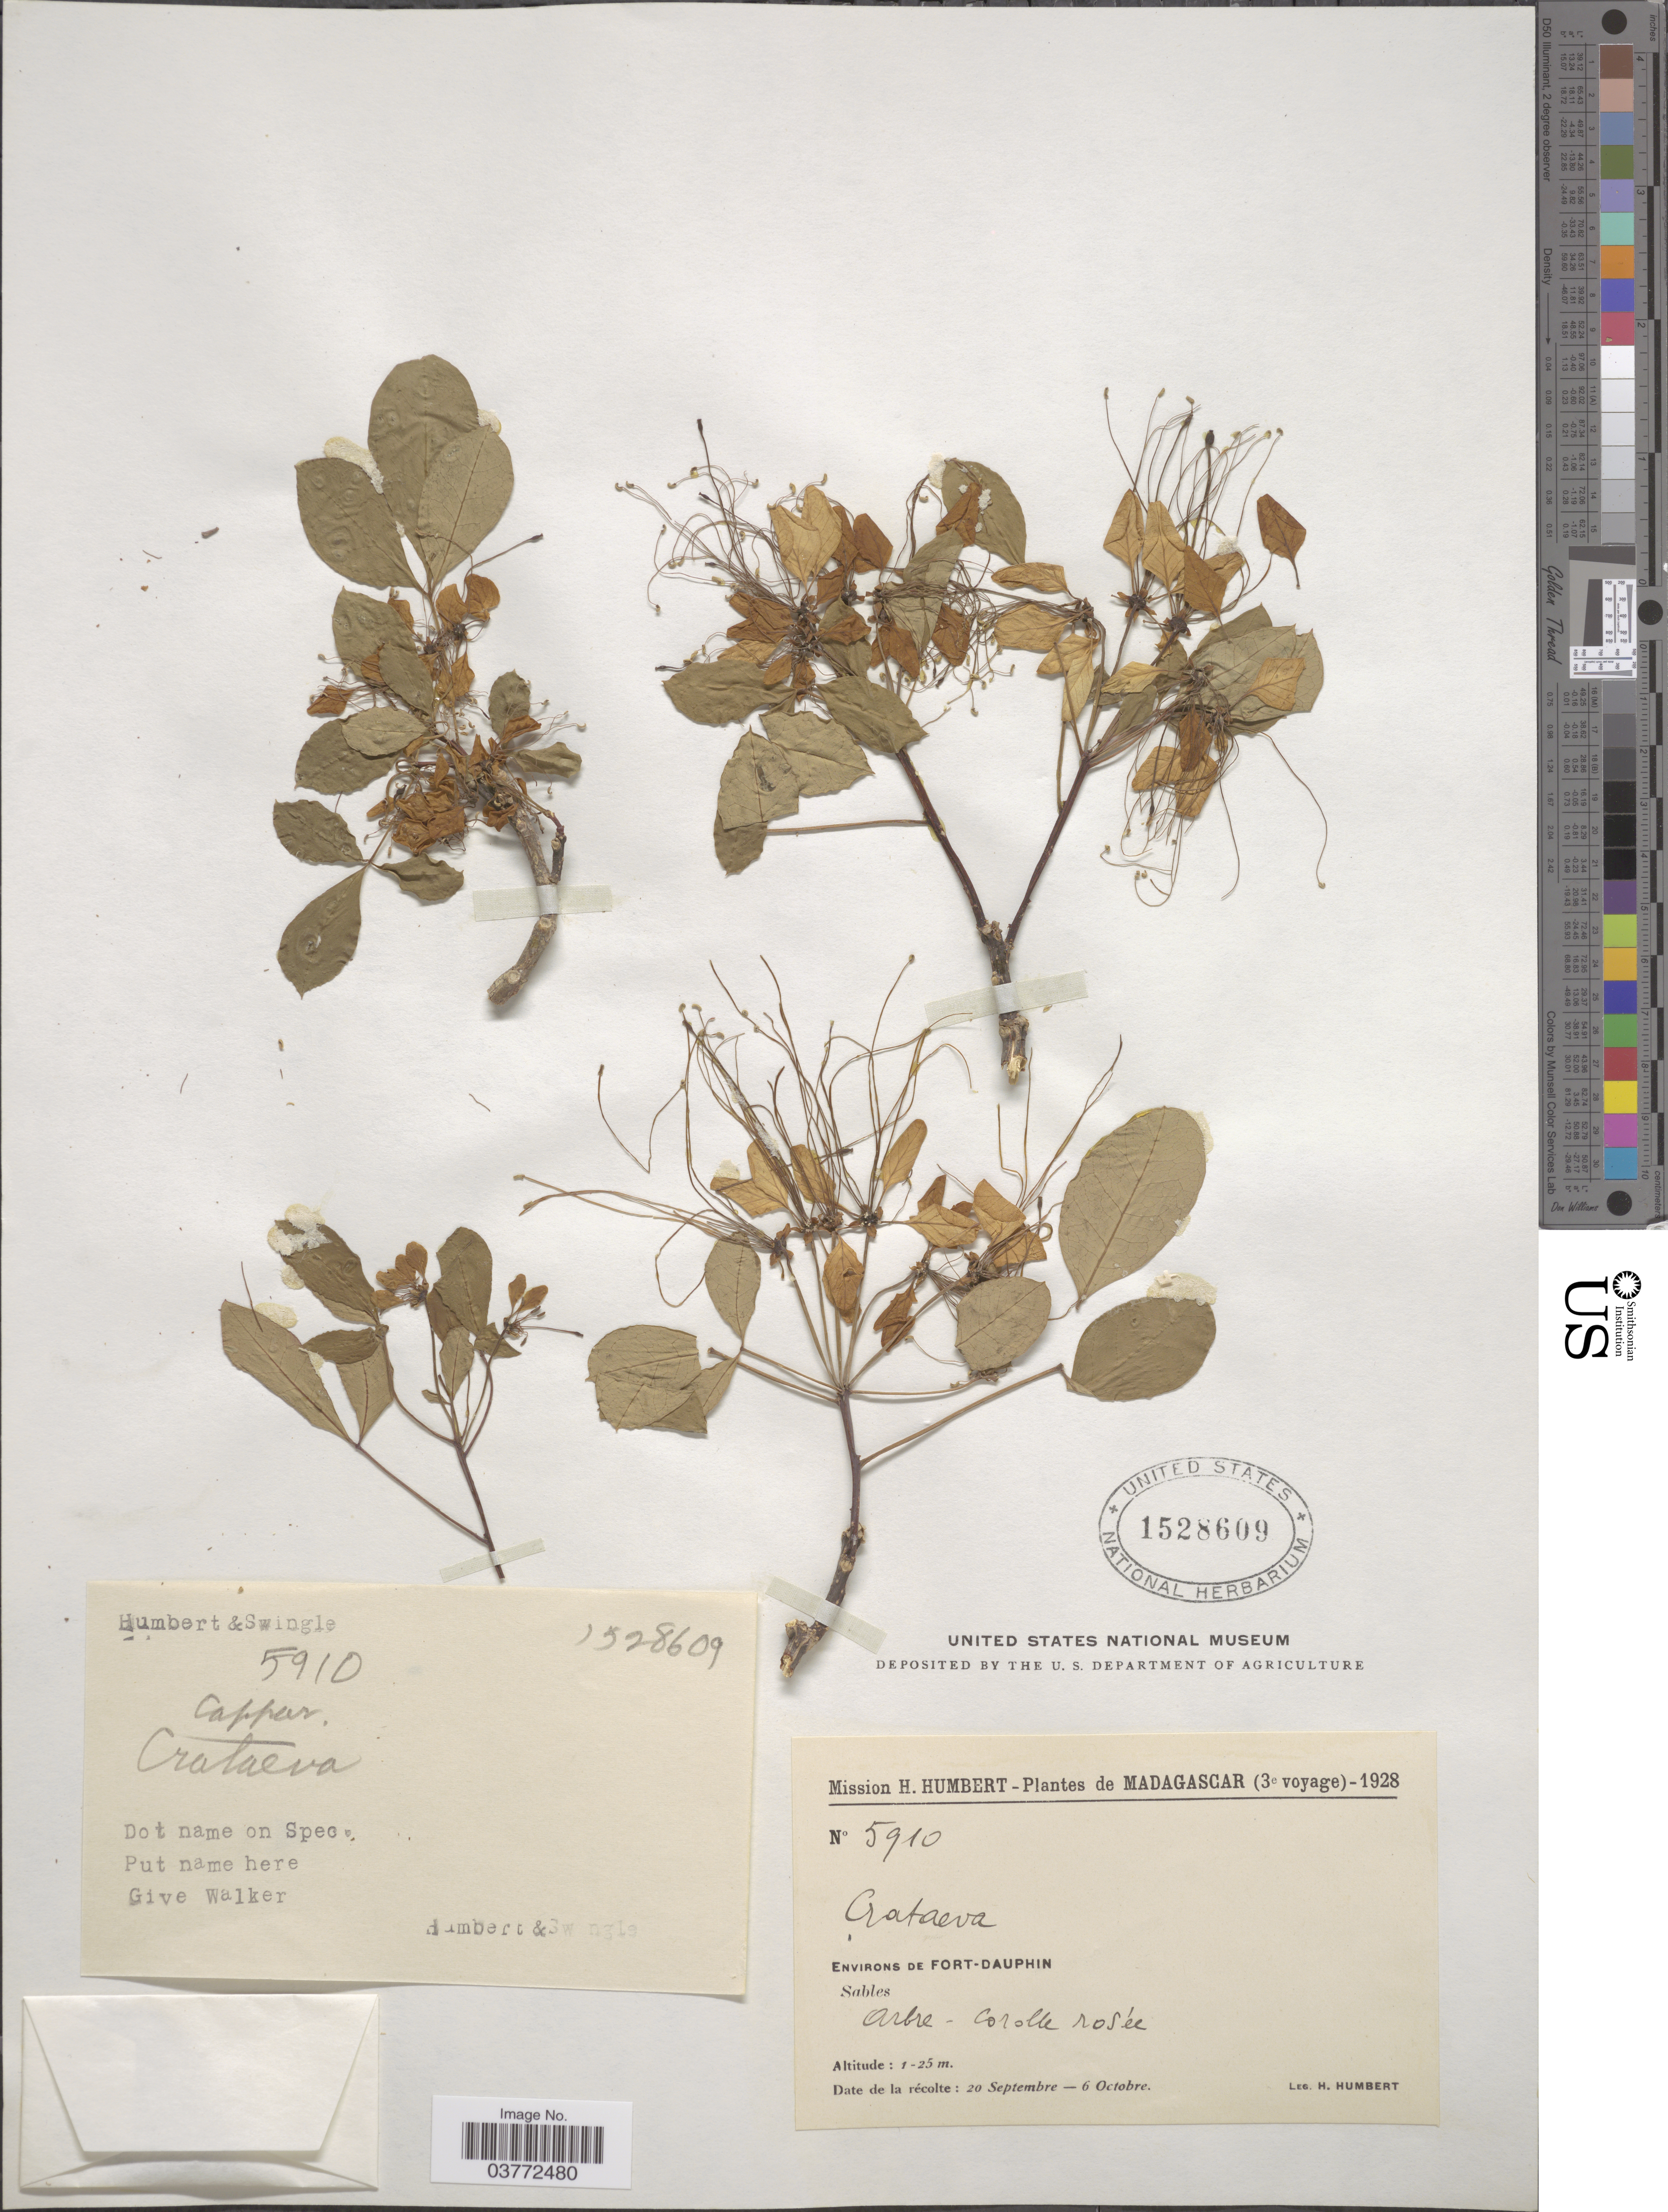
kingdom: Plantae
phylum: Tracheophyta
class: Magnoliopsida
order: Brassicales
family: Capparaceae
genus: Crateva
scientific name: Crateva sp.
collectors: H. Humbert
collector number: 5910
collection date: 1928-09-20/1928-10-06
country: Madagascar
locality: Environs de Fort-Dauphin.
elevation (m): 1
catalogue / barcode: US 1528609